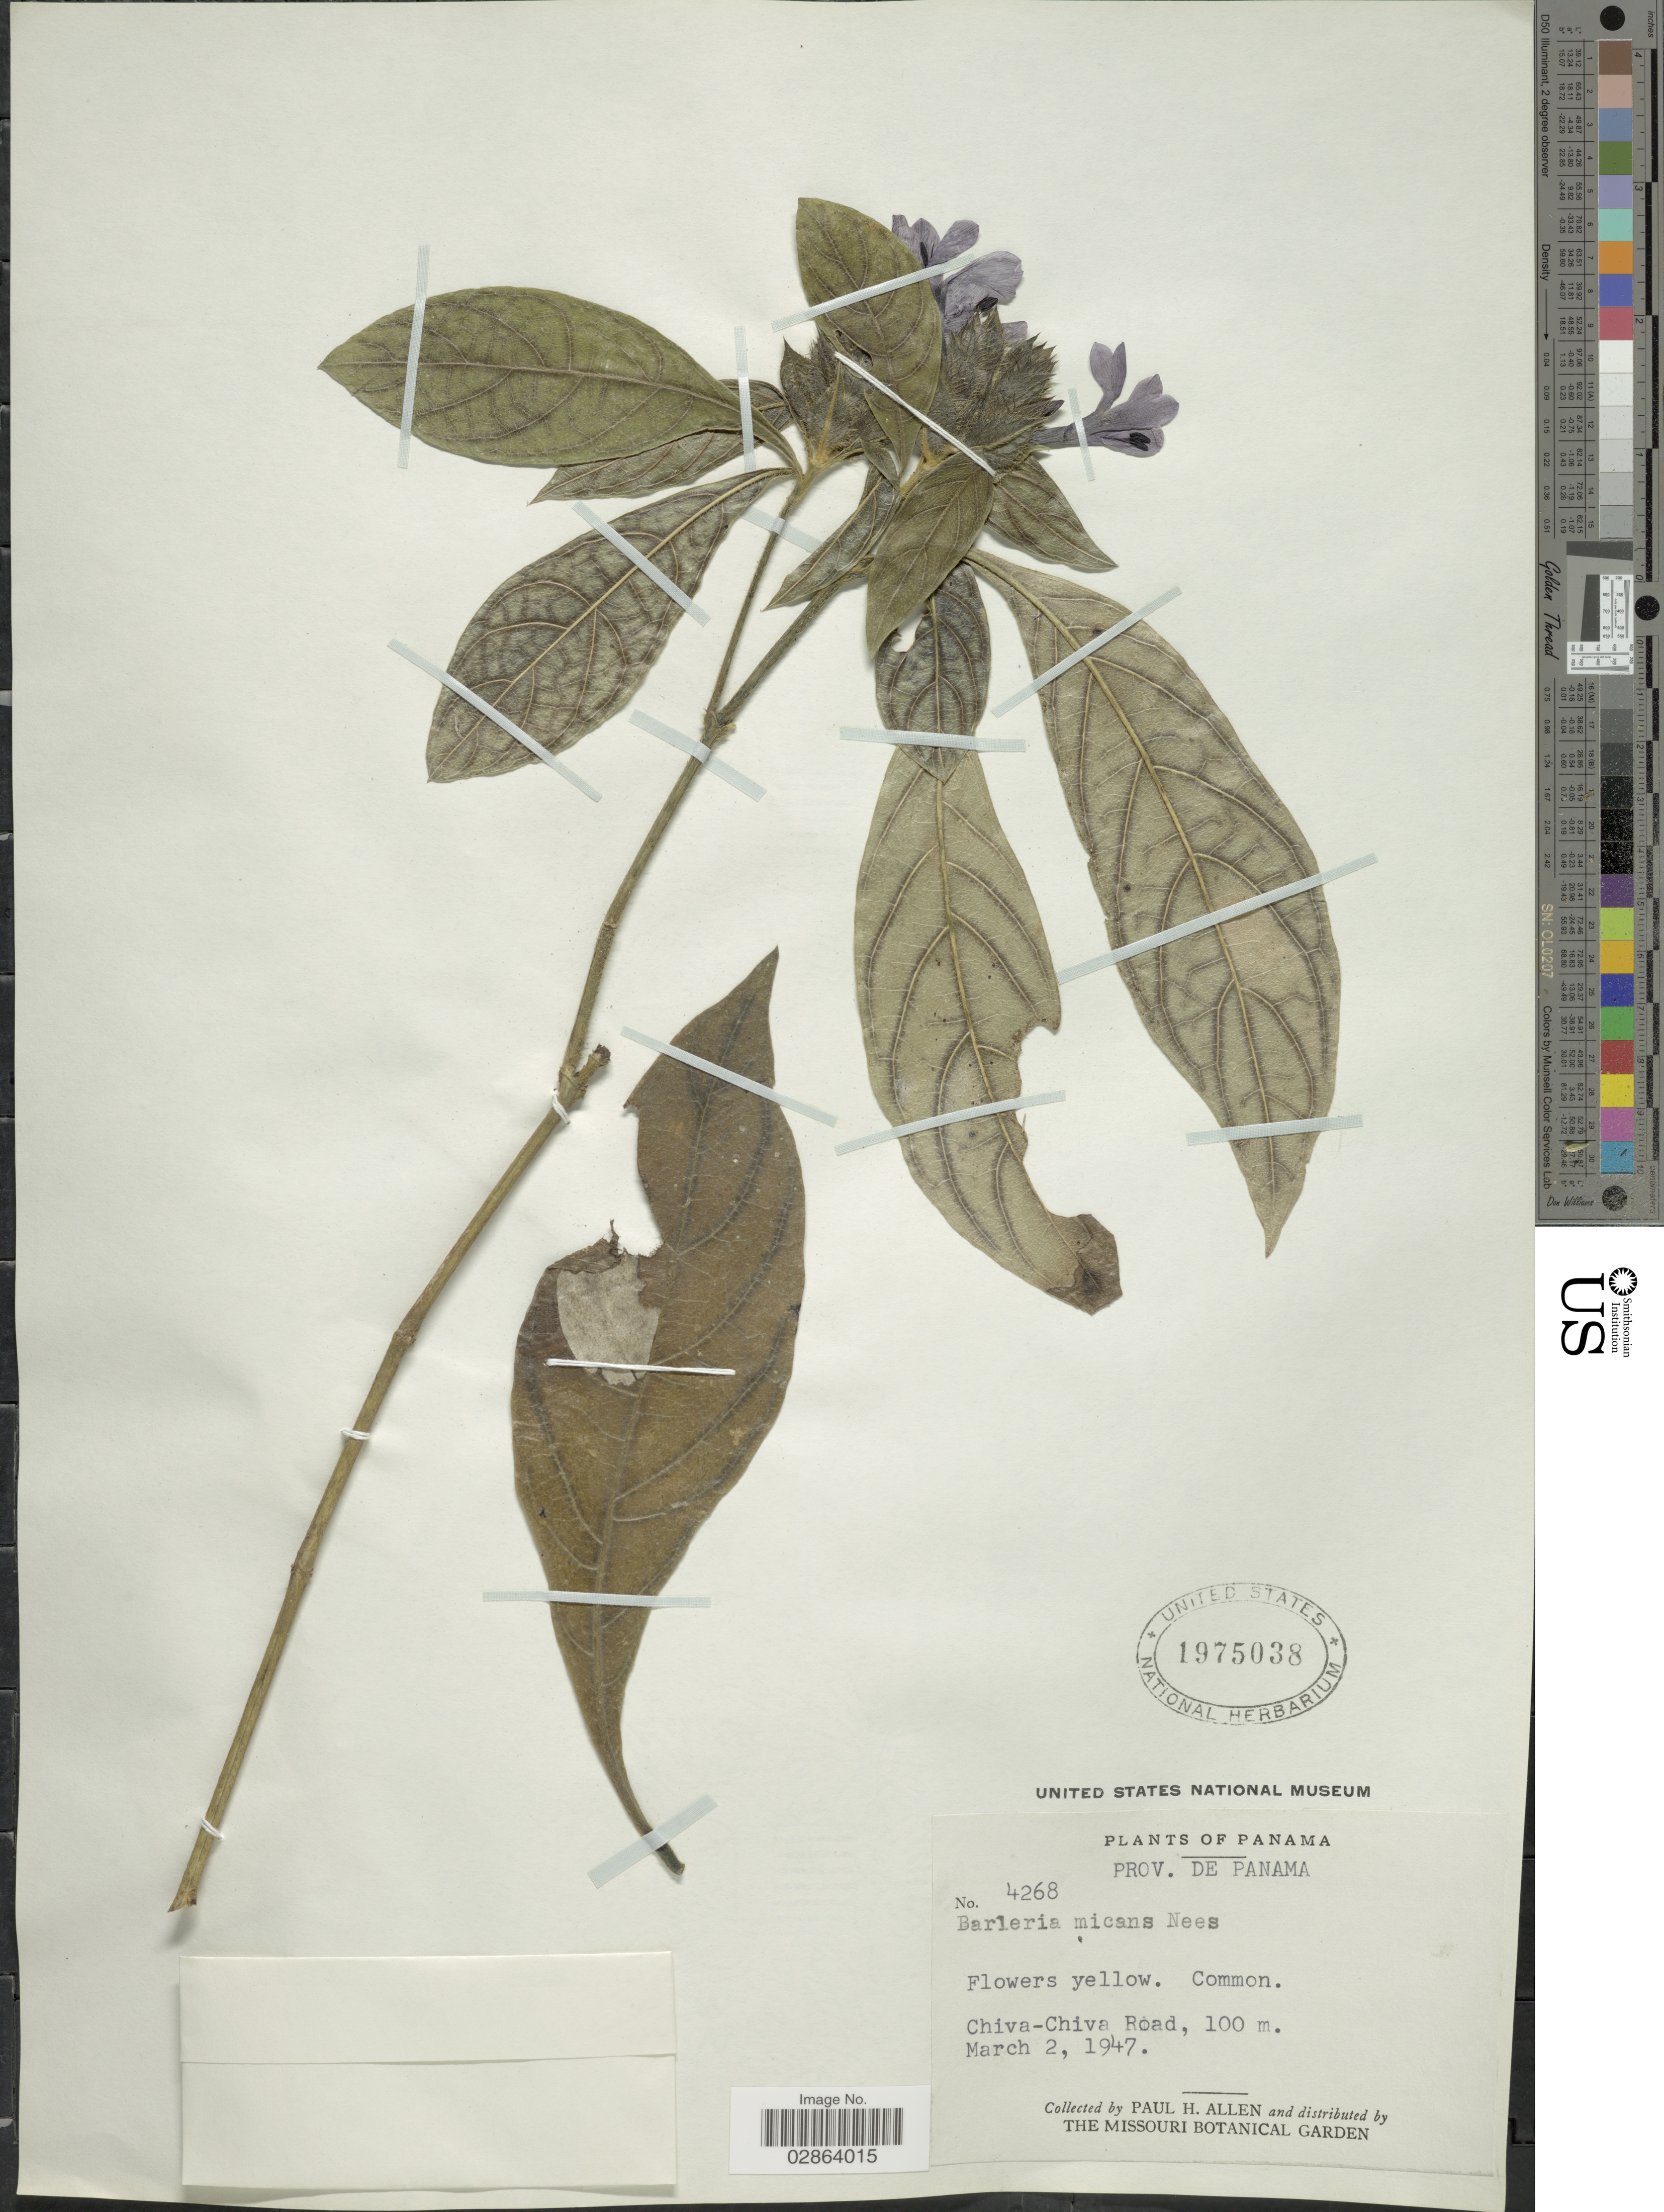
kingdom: Plantae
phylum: Tracheophyta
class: Magnoliopsida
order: Lamiales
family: Acanthaceae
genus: Barleria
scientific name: Barleria oenotheroides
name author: Dum. Cours.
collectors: P. H. Allen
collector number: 4268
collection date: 1947-03-02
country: Panama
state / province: Panamá / Panamá Oeste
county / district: Canal Zone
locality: Chiva-Chiva Road.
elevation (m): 100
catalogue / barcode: US 1975038